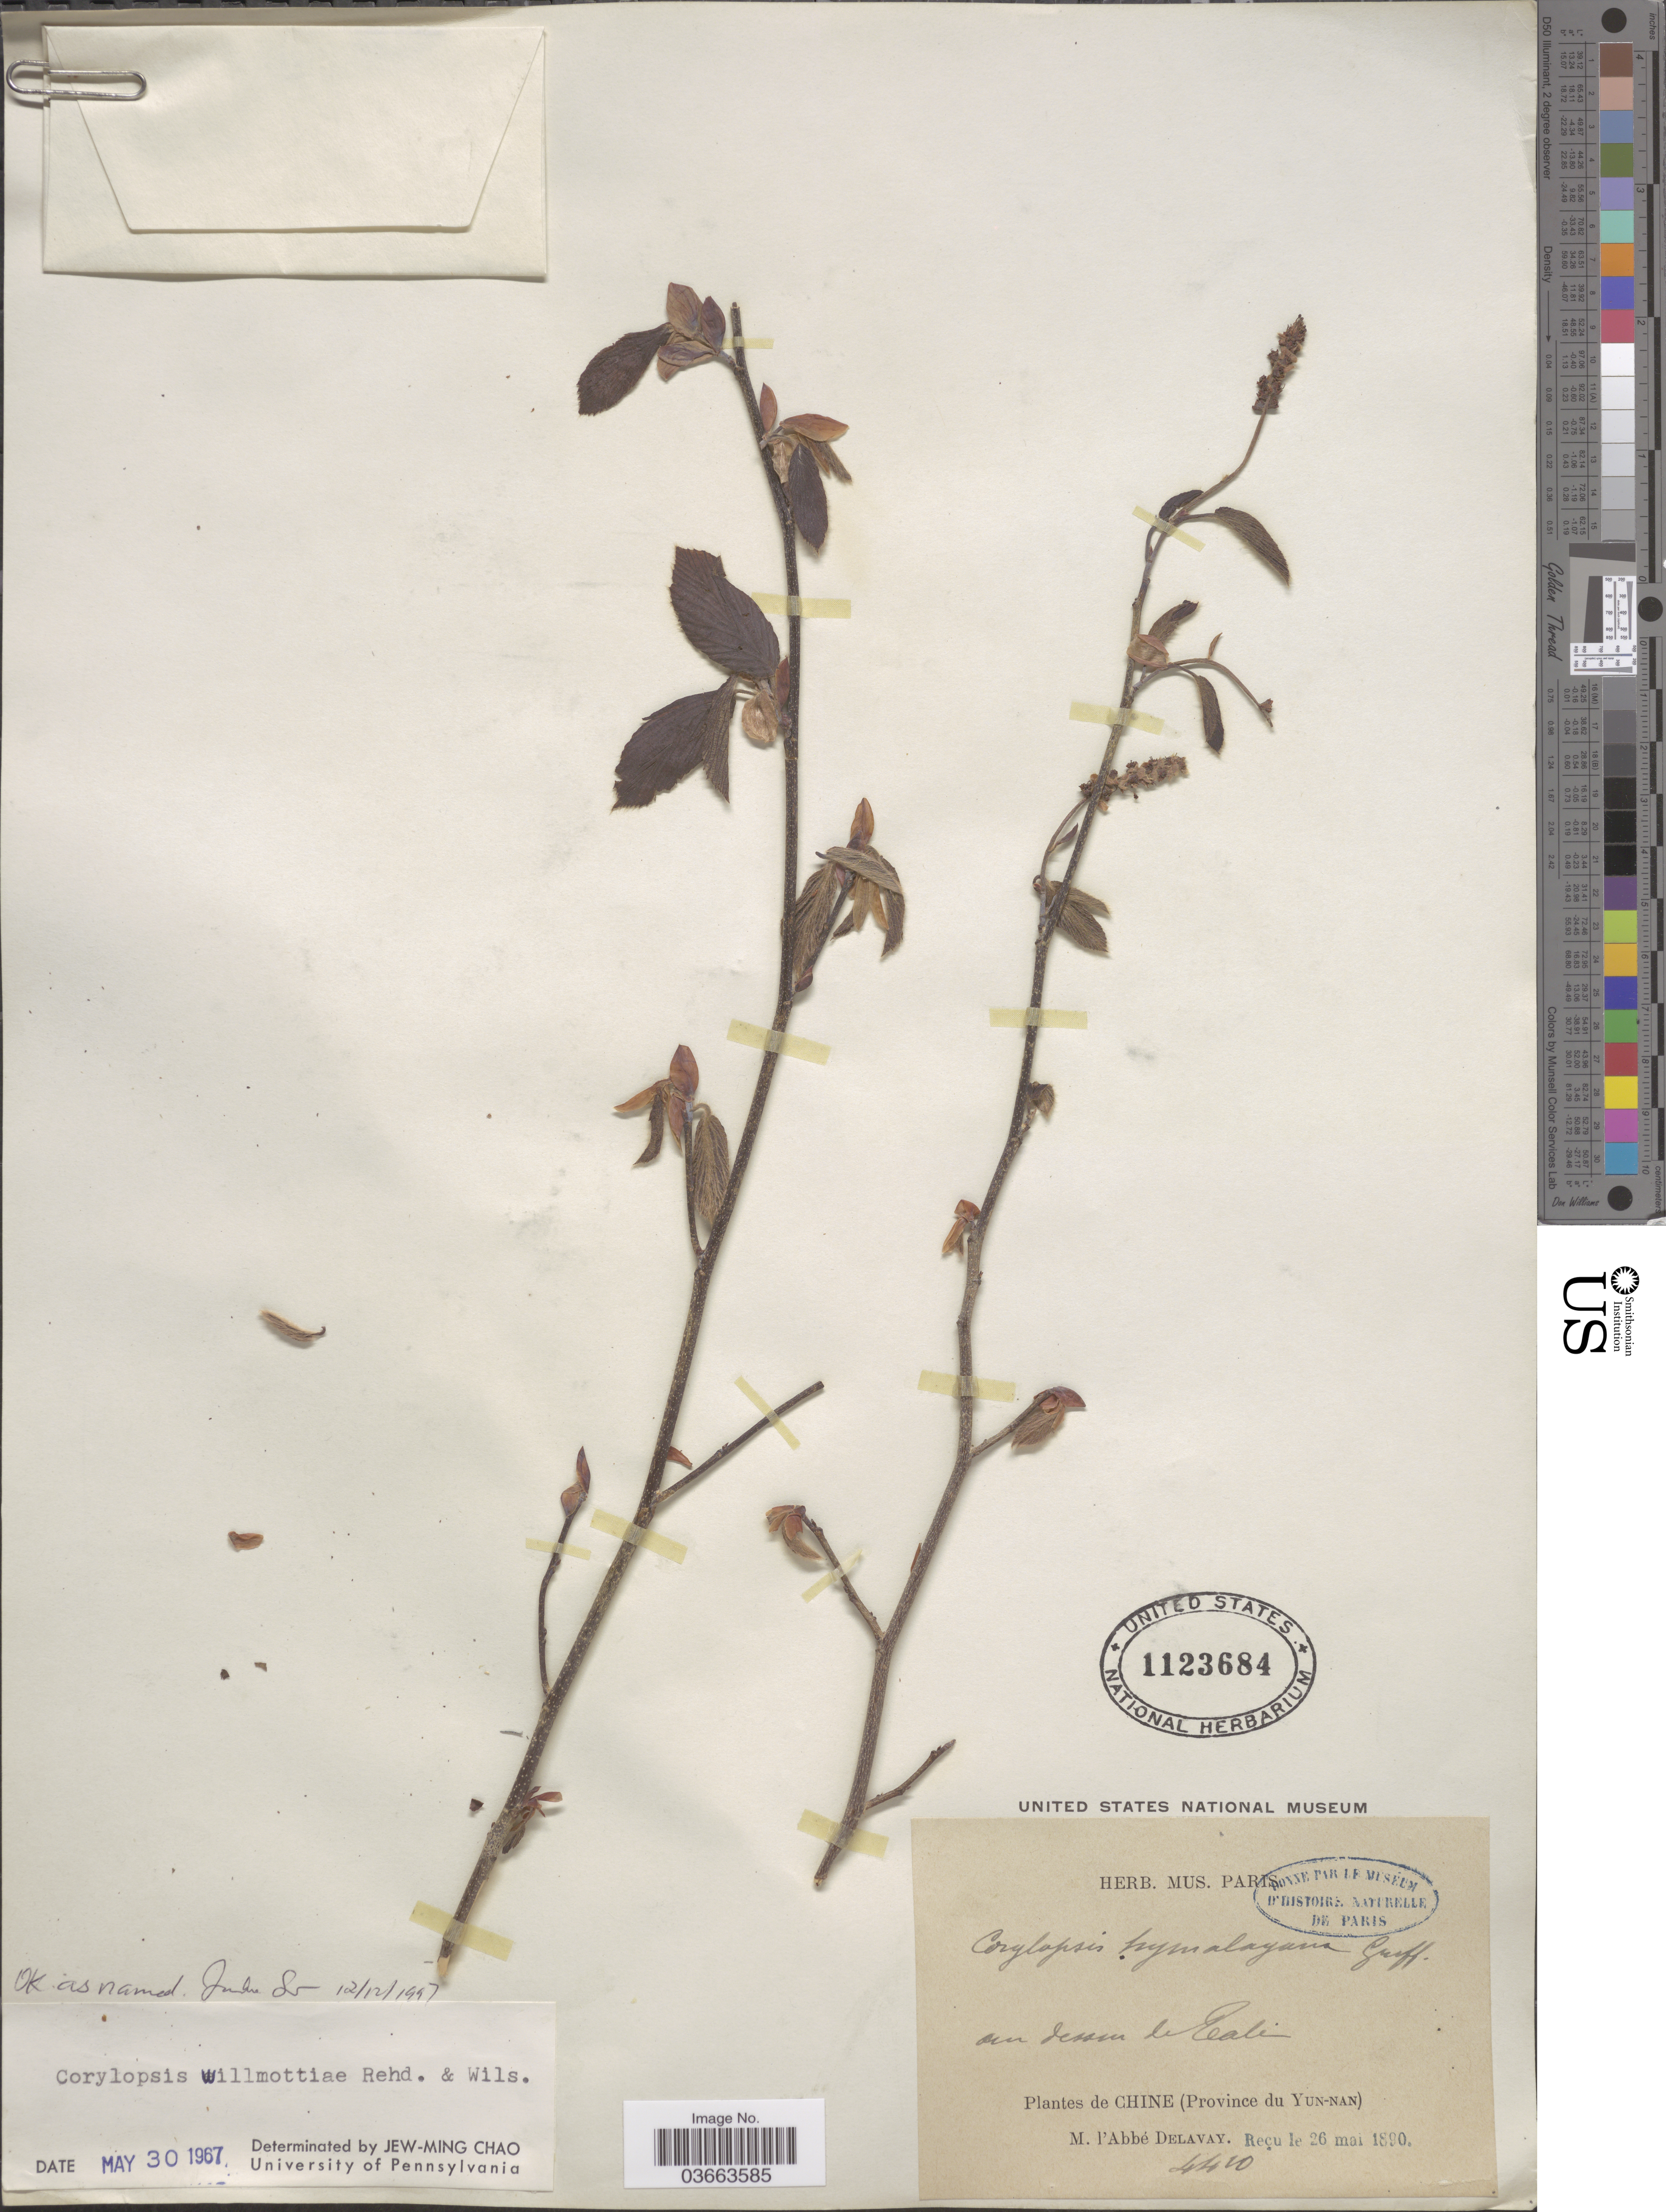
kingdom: Plantae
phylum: Tracheophyta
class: Magnoliopsida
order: Saxifragales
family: Hamamelidaceae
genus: Corylopsis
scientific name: Corylopsis willmottiae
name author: Rehder & E.H. Wilson in Sarg.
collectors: P. Delavay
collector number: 4410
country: China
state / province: Yunnan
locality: On dessen le Cali.*?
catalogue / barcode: US 1123684